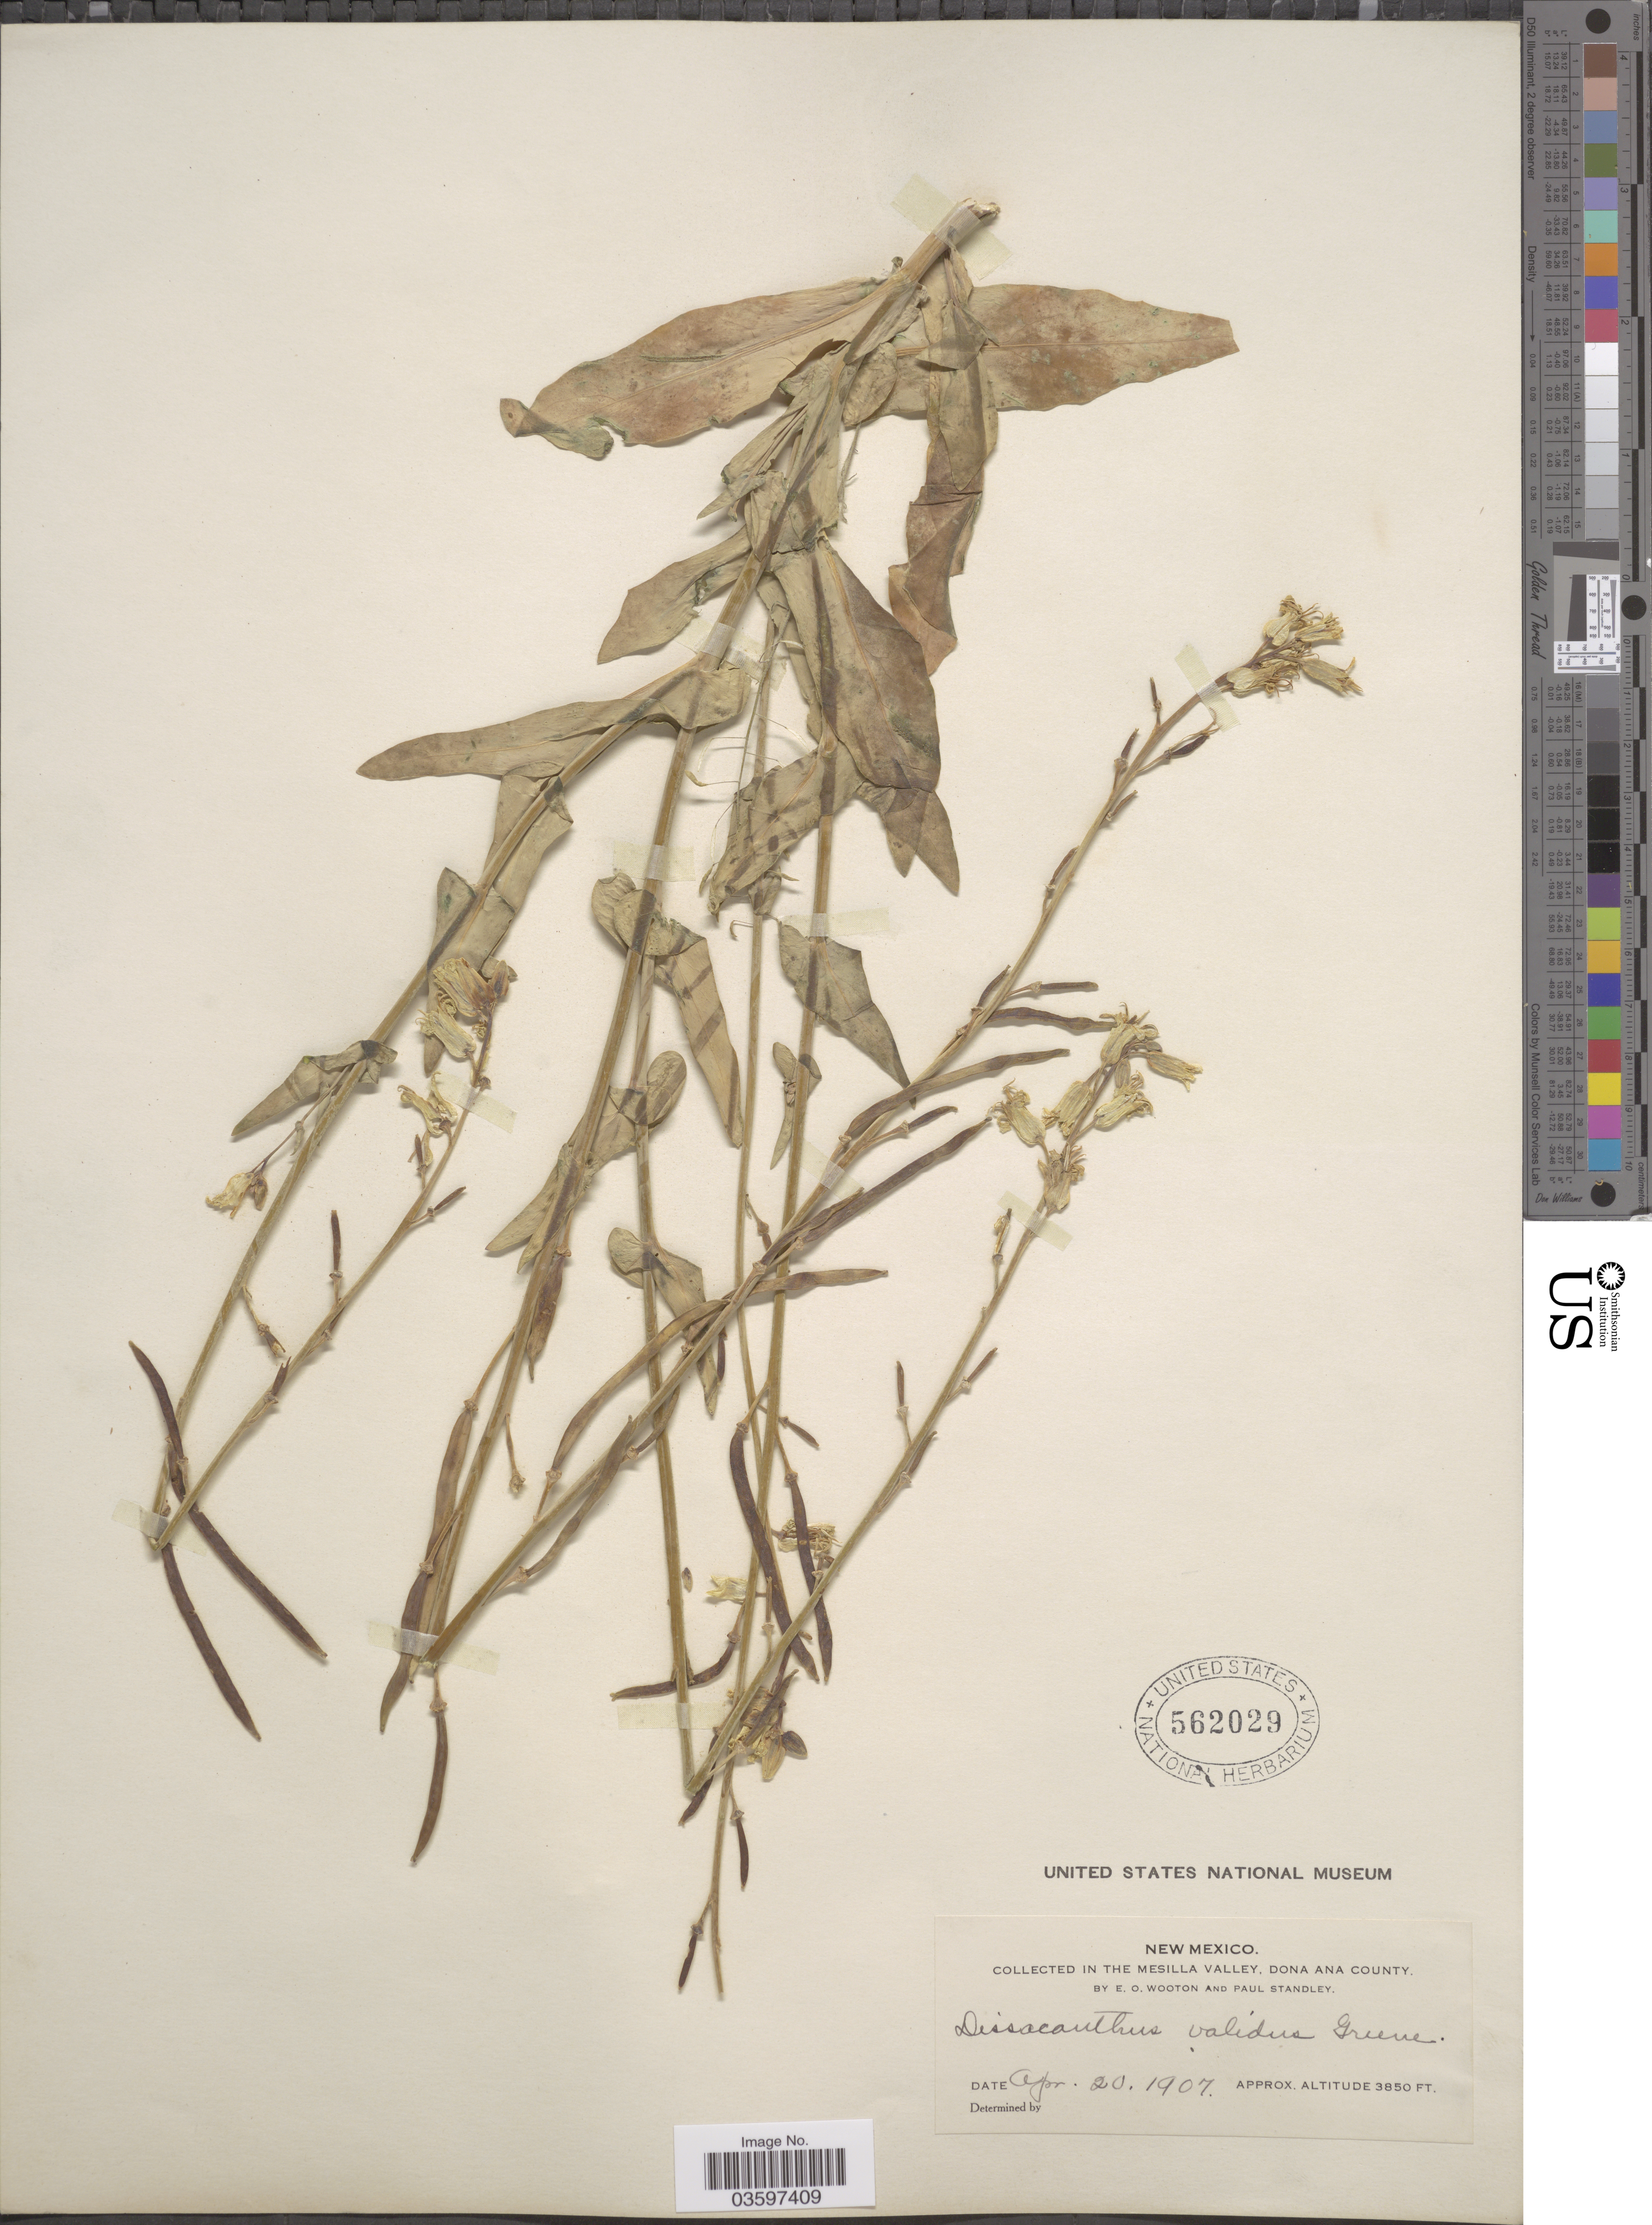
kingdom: Plantae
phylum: Tracheophyta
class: Magnoliopsida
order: Brassicales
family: Brassicaceae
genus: Streptanthus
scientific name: Streptanthus carinatus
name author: C. Wright ex A. Gray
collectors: E. O. Wooton & P. C. Standley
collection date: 1907-04-20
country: United States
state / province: New Mexico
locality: In The Mesilla Valley, Dona Ana County.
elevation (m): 1173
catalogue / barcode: US 562029